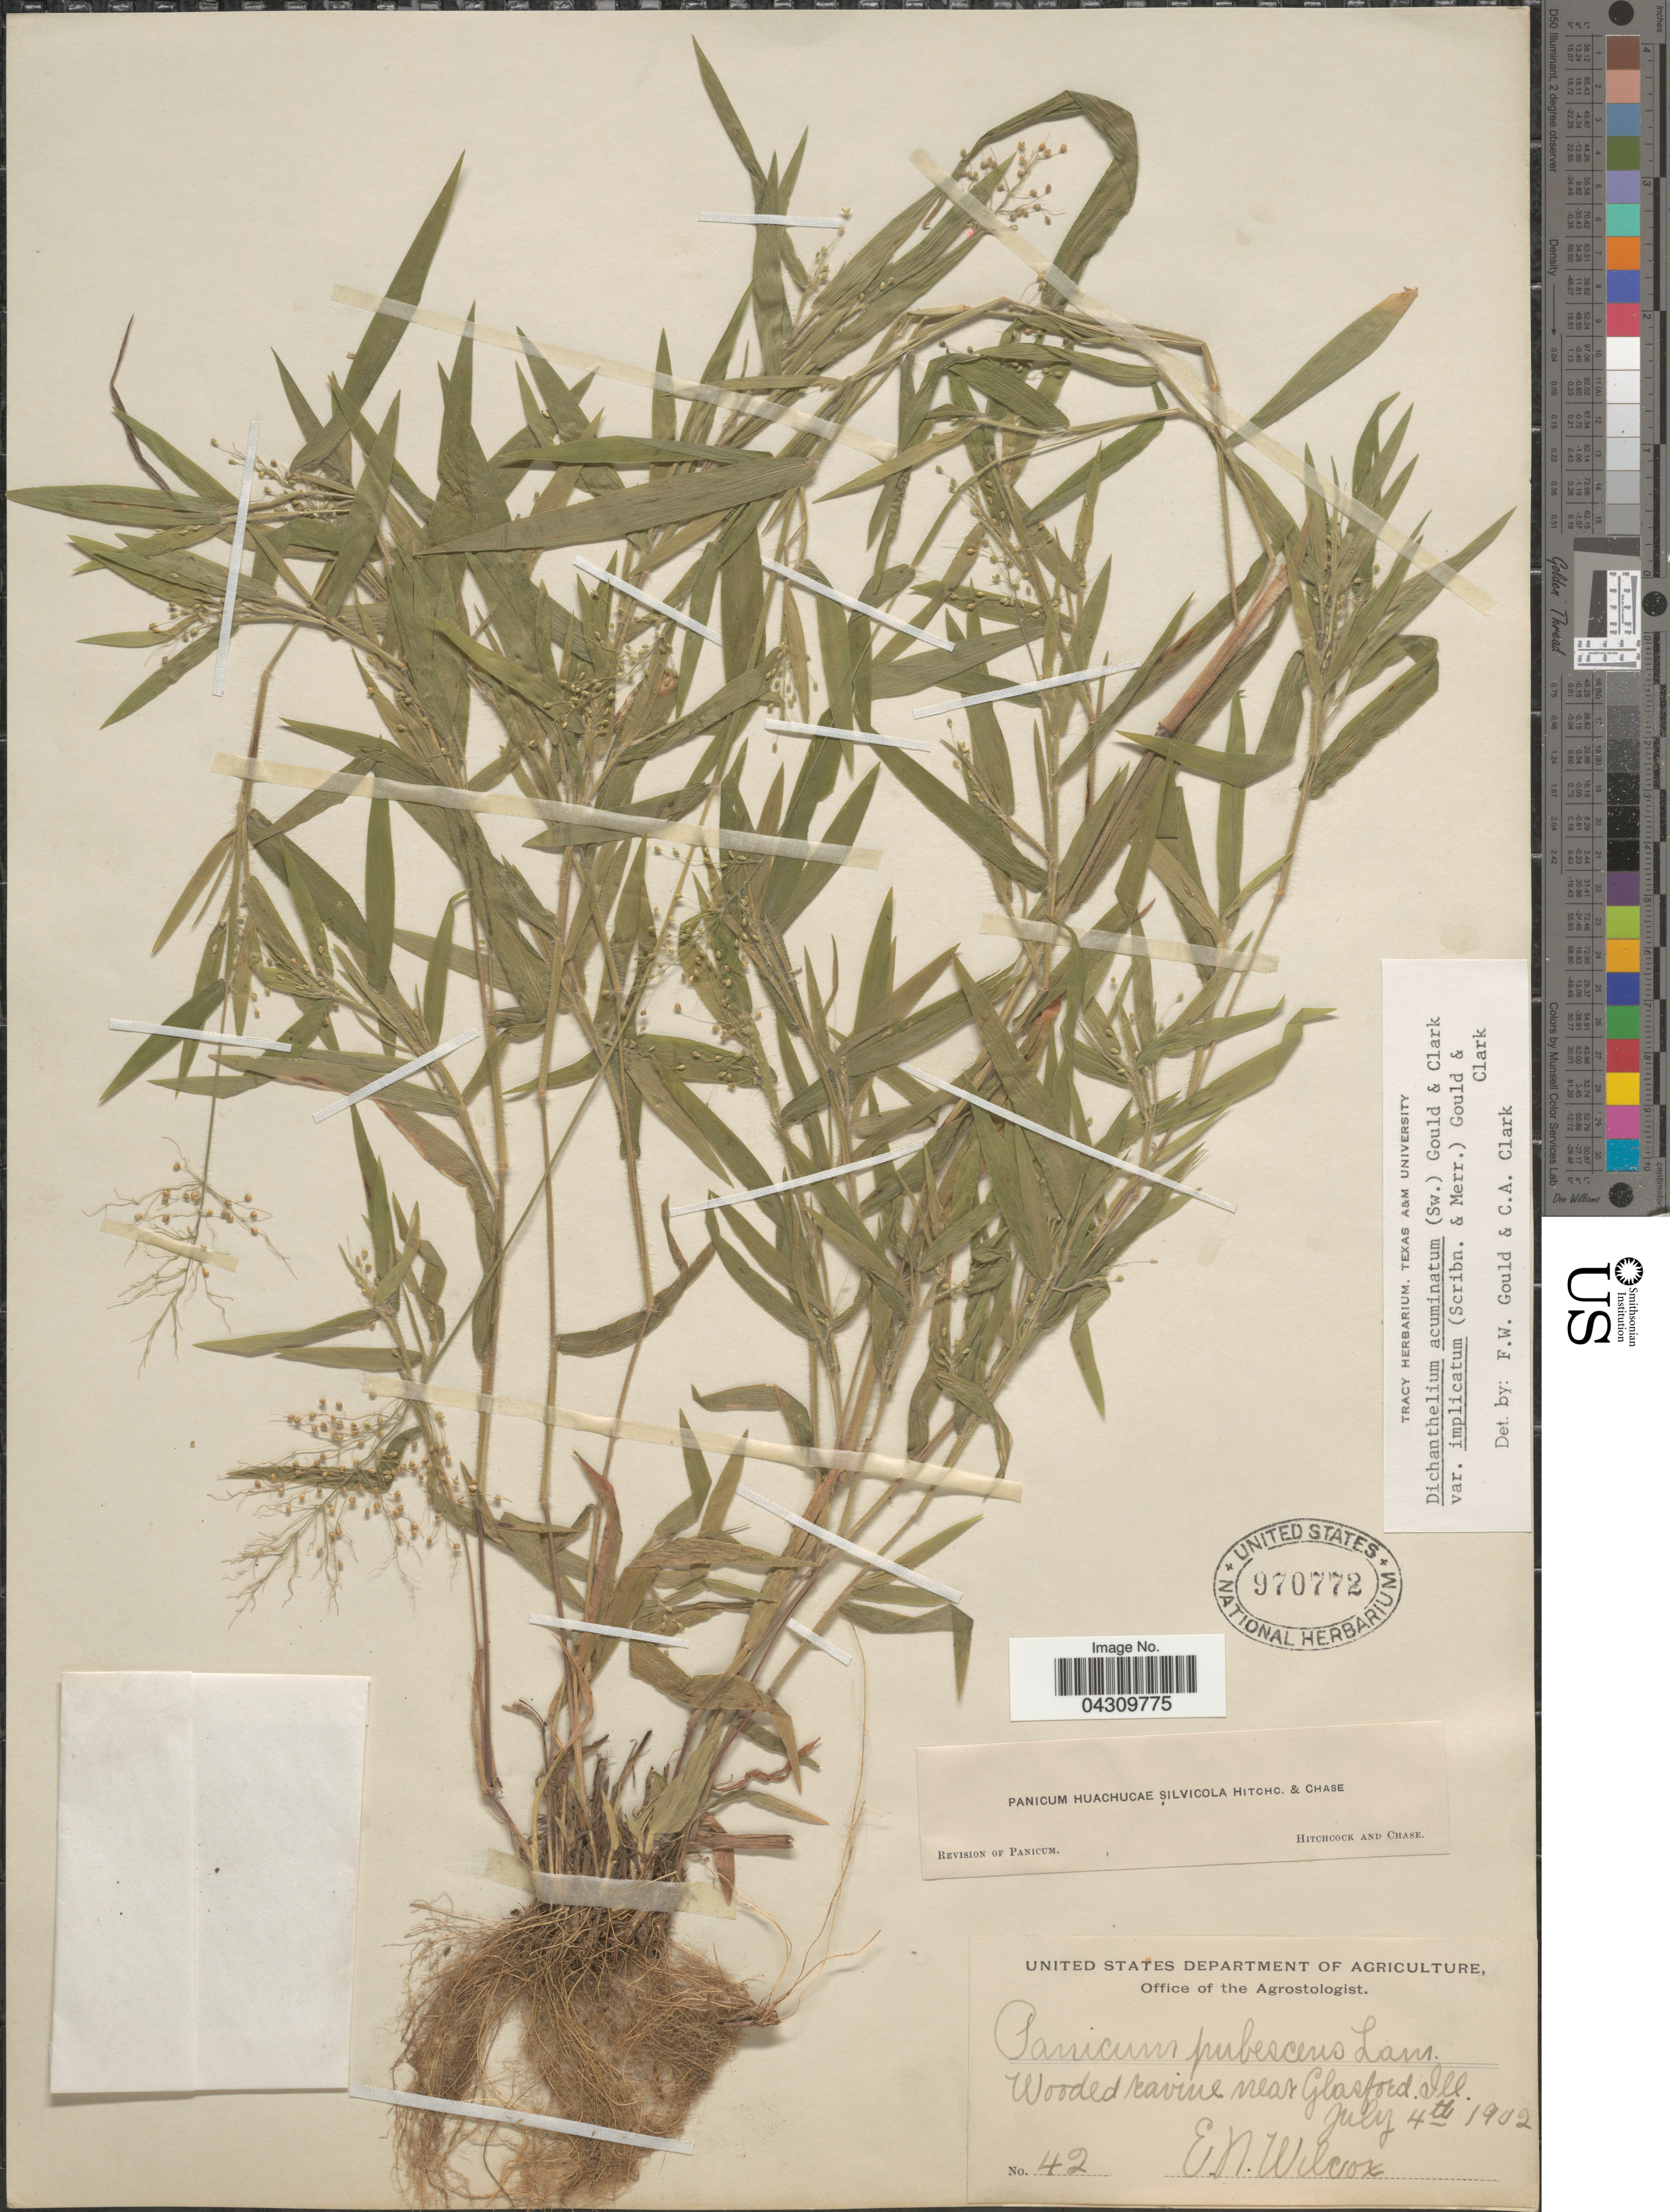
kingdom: Plantae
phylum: Tracheophyta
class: Liliopsida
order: Poales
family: Poaceae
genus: Dichanthelium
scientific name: Dichanthelium acuminatum var. acuminatum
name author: (Sw.) Gould & C.A. Clark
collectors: E. Wilcox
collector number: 42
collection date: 1902-07-04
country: United States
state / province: Illinois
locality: Wooded ravine near Glasford.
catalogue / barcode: US 970772